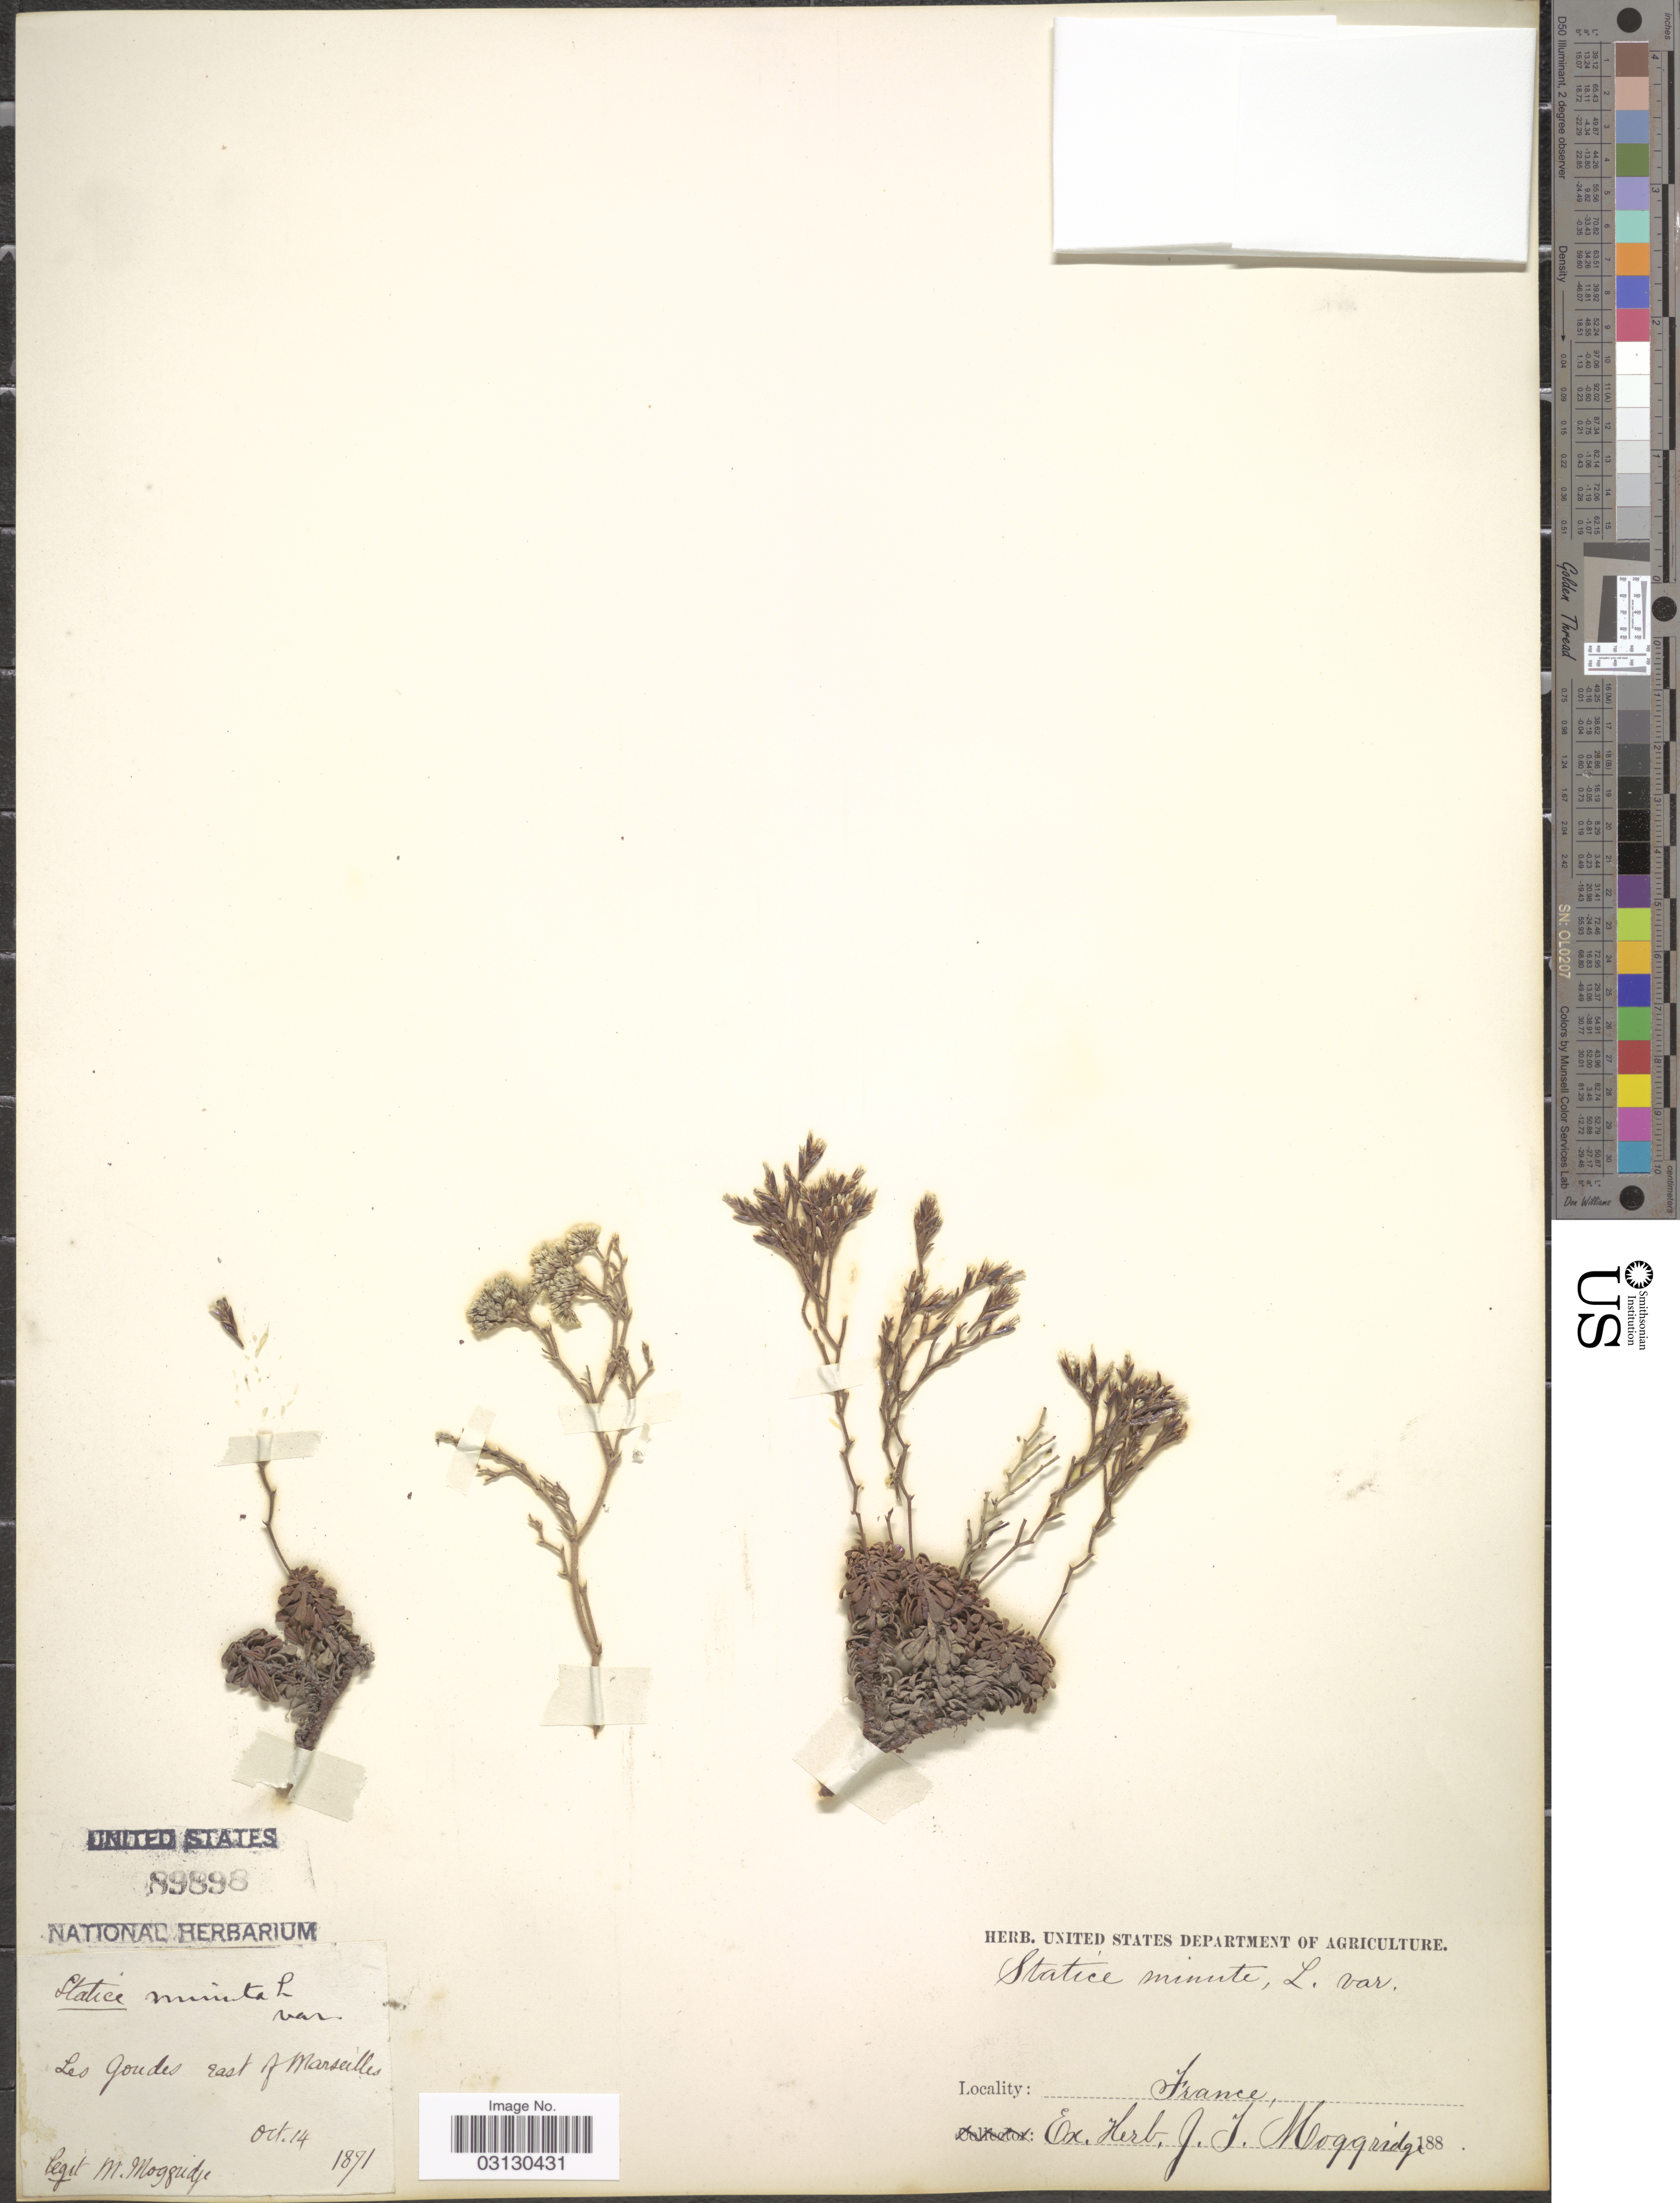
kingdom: Plantae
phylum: Tracheophyta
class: Magnoliopsida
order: Caryophyllales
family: Plumbaginaceae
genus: Limonium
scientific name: Limonium pseudominutum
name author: Erben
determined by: Strong, Mark T., (BOT), Smithsonian Institution - National Museum of Natural History (UNITED STATES)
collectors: M. Moggridge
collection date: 1891-10-14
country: France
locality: Les Goudes [interpreted] east of Marseilles.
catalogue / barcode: US 89898